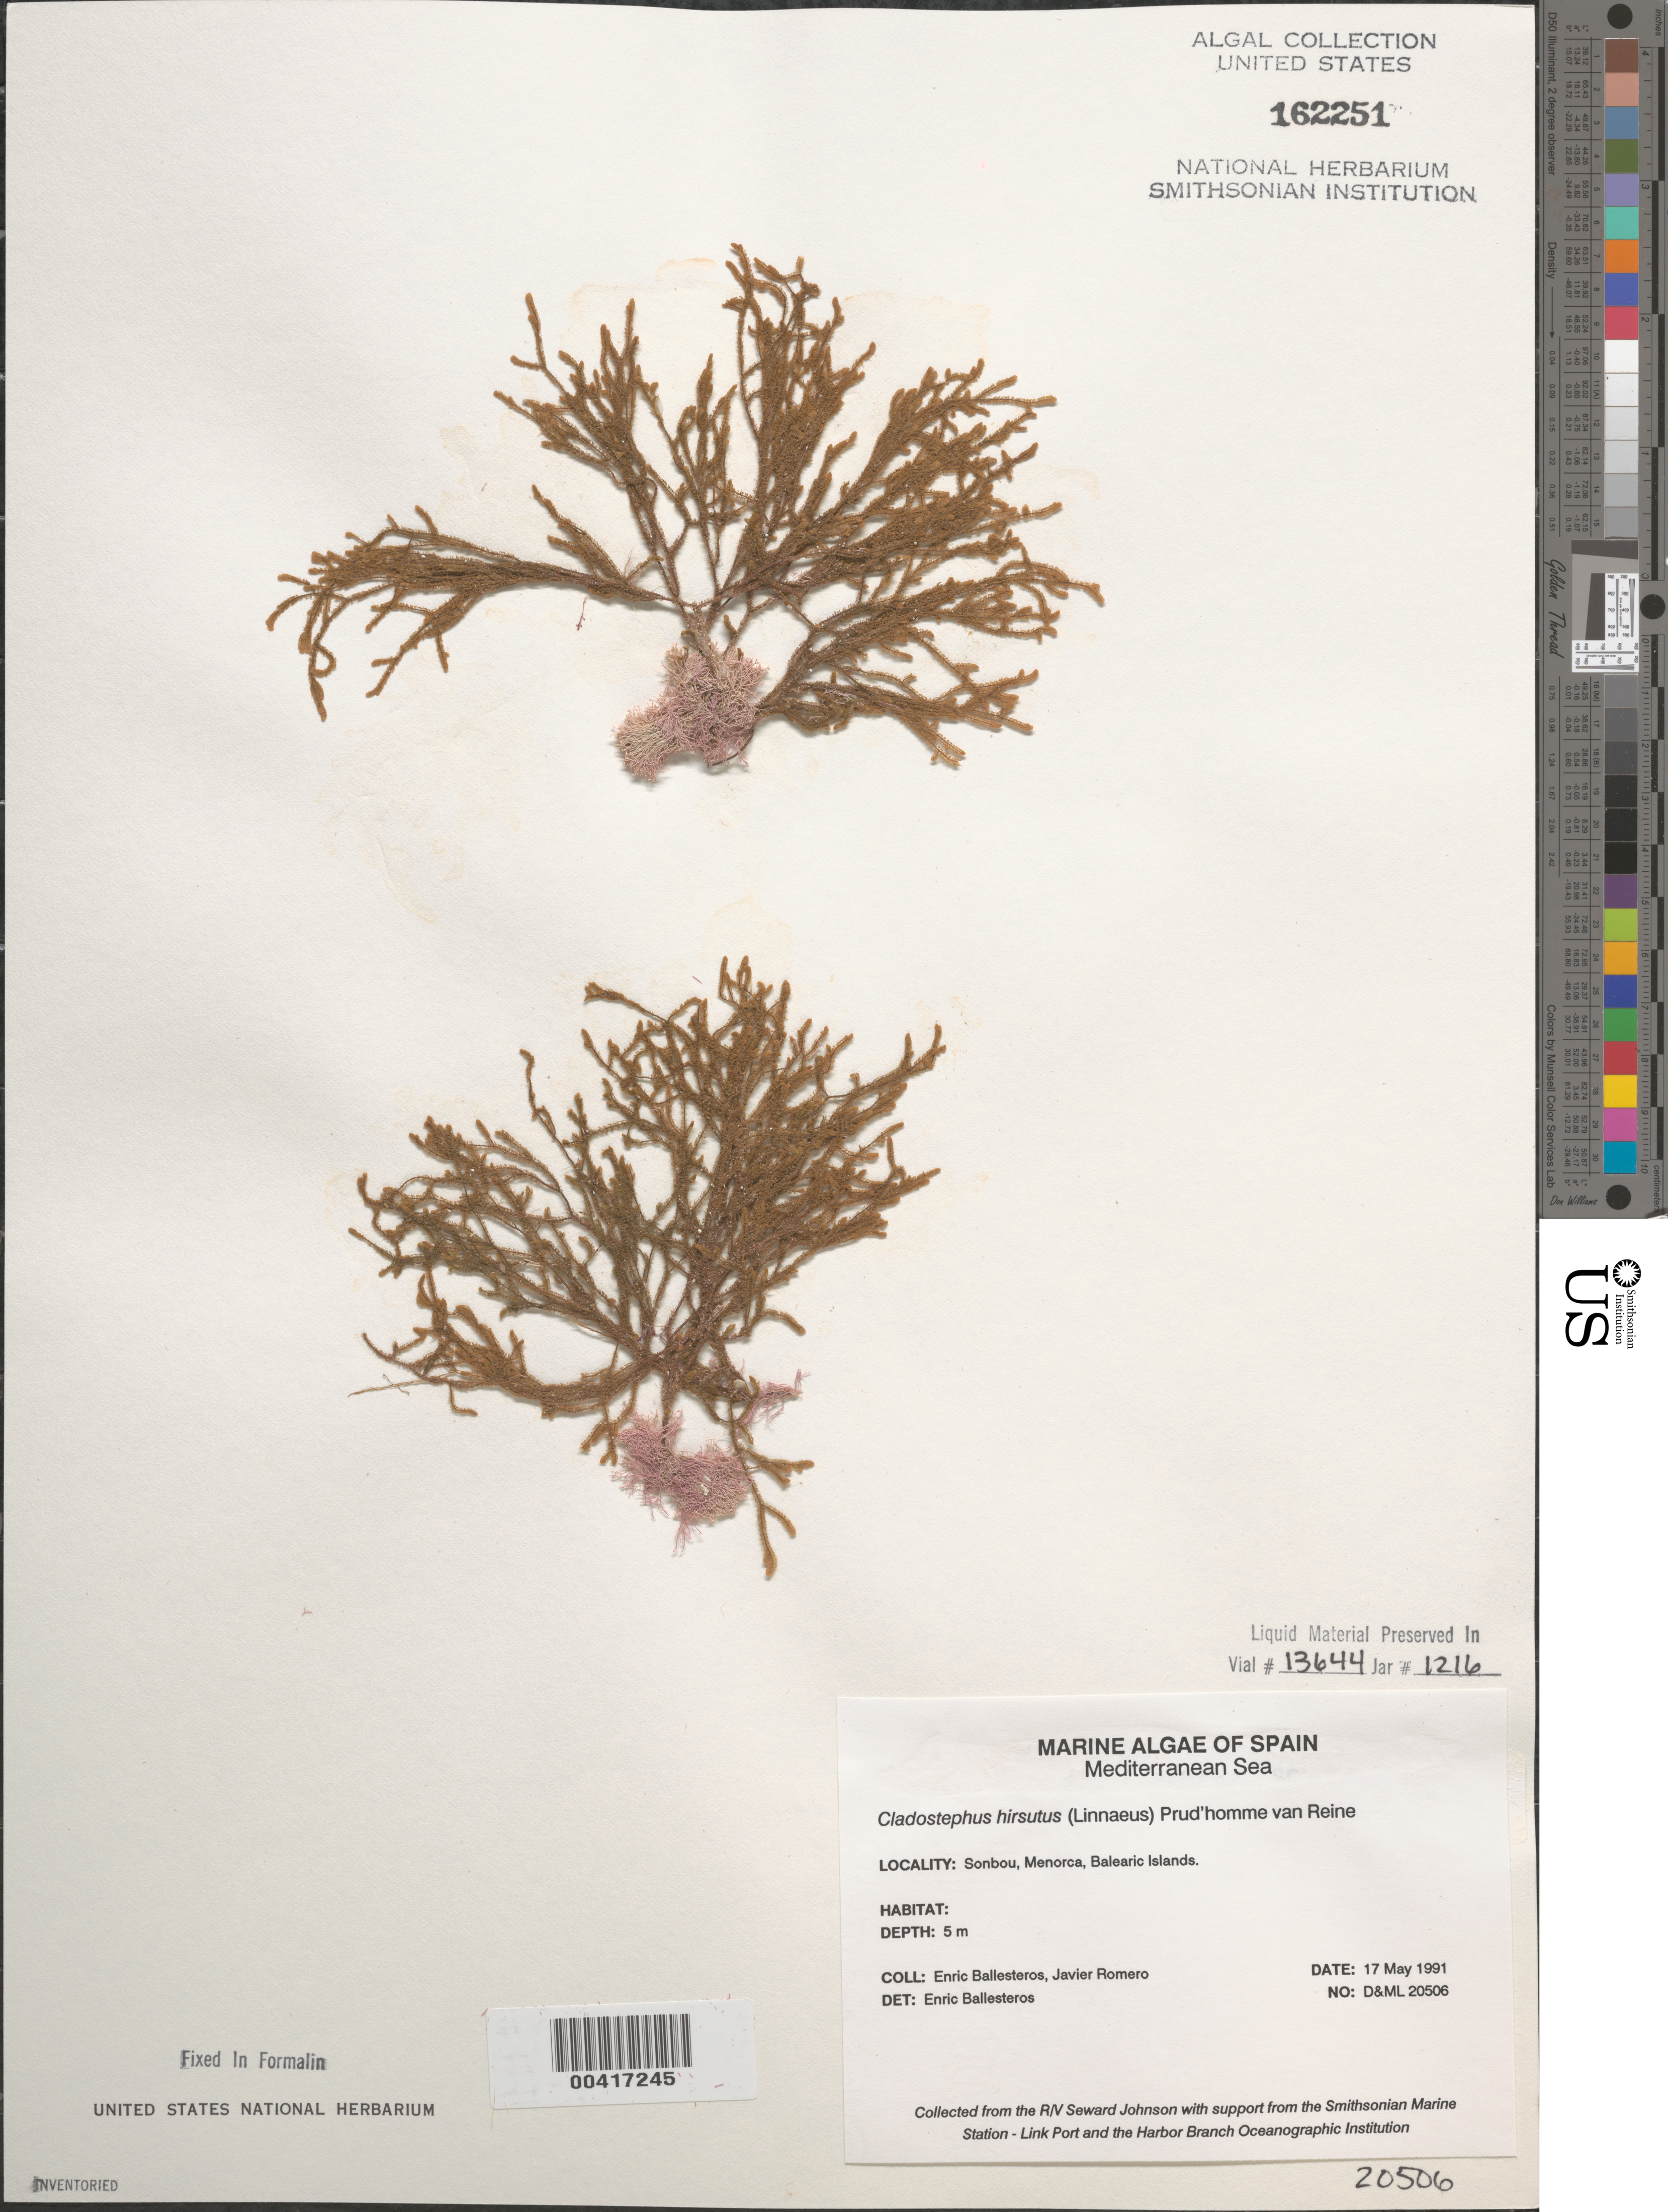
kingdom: Chromista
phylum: Ochrophyta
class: Phaeophyceae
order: Sphacelariales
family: Cladostephaceae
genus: Cladostephus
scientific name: Cladostephus hirsutus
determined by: Ballesteros, E.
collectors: E. Ballesteros & J. Romero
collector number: D&ML 20506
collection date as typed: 17 May 1991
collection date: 1991-05-17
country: Spain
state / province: Islas Baleares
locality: Sonbou, menorca, balearic islands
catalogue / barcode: US 162251